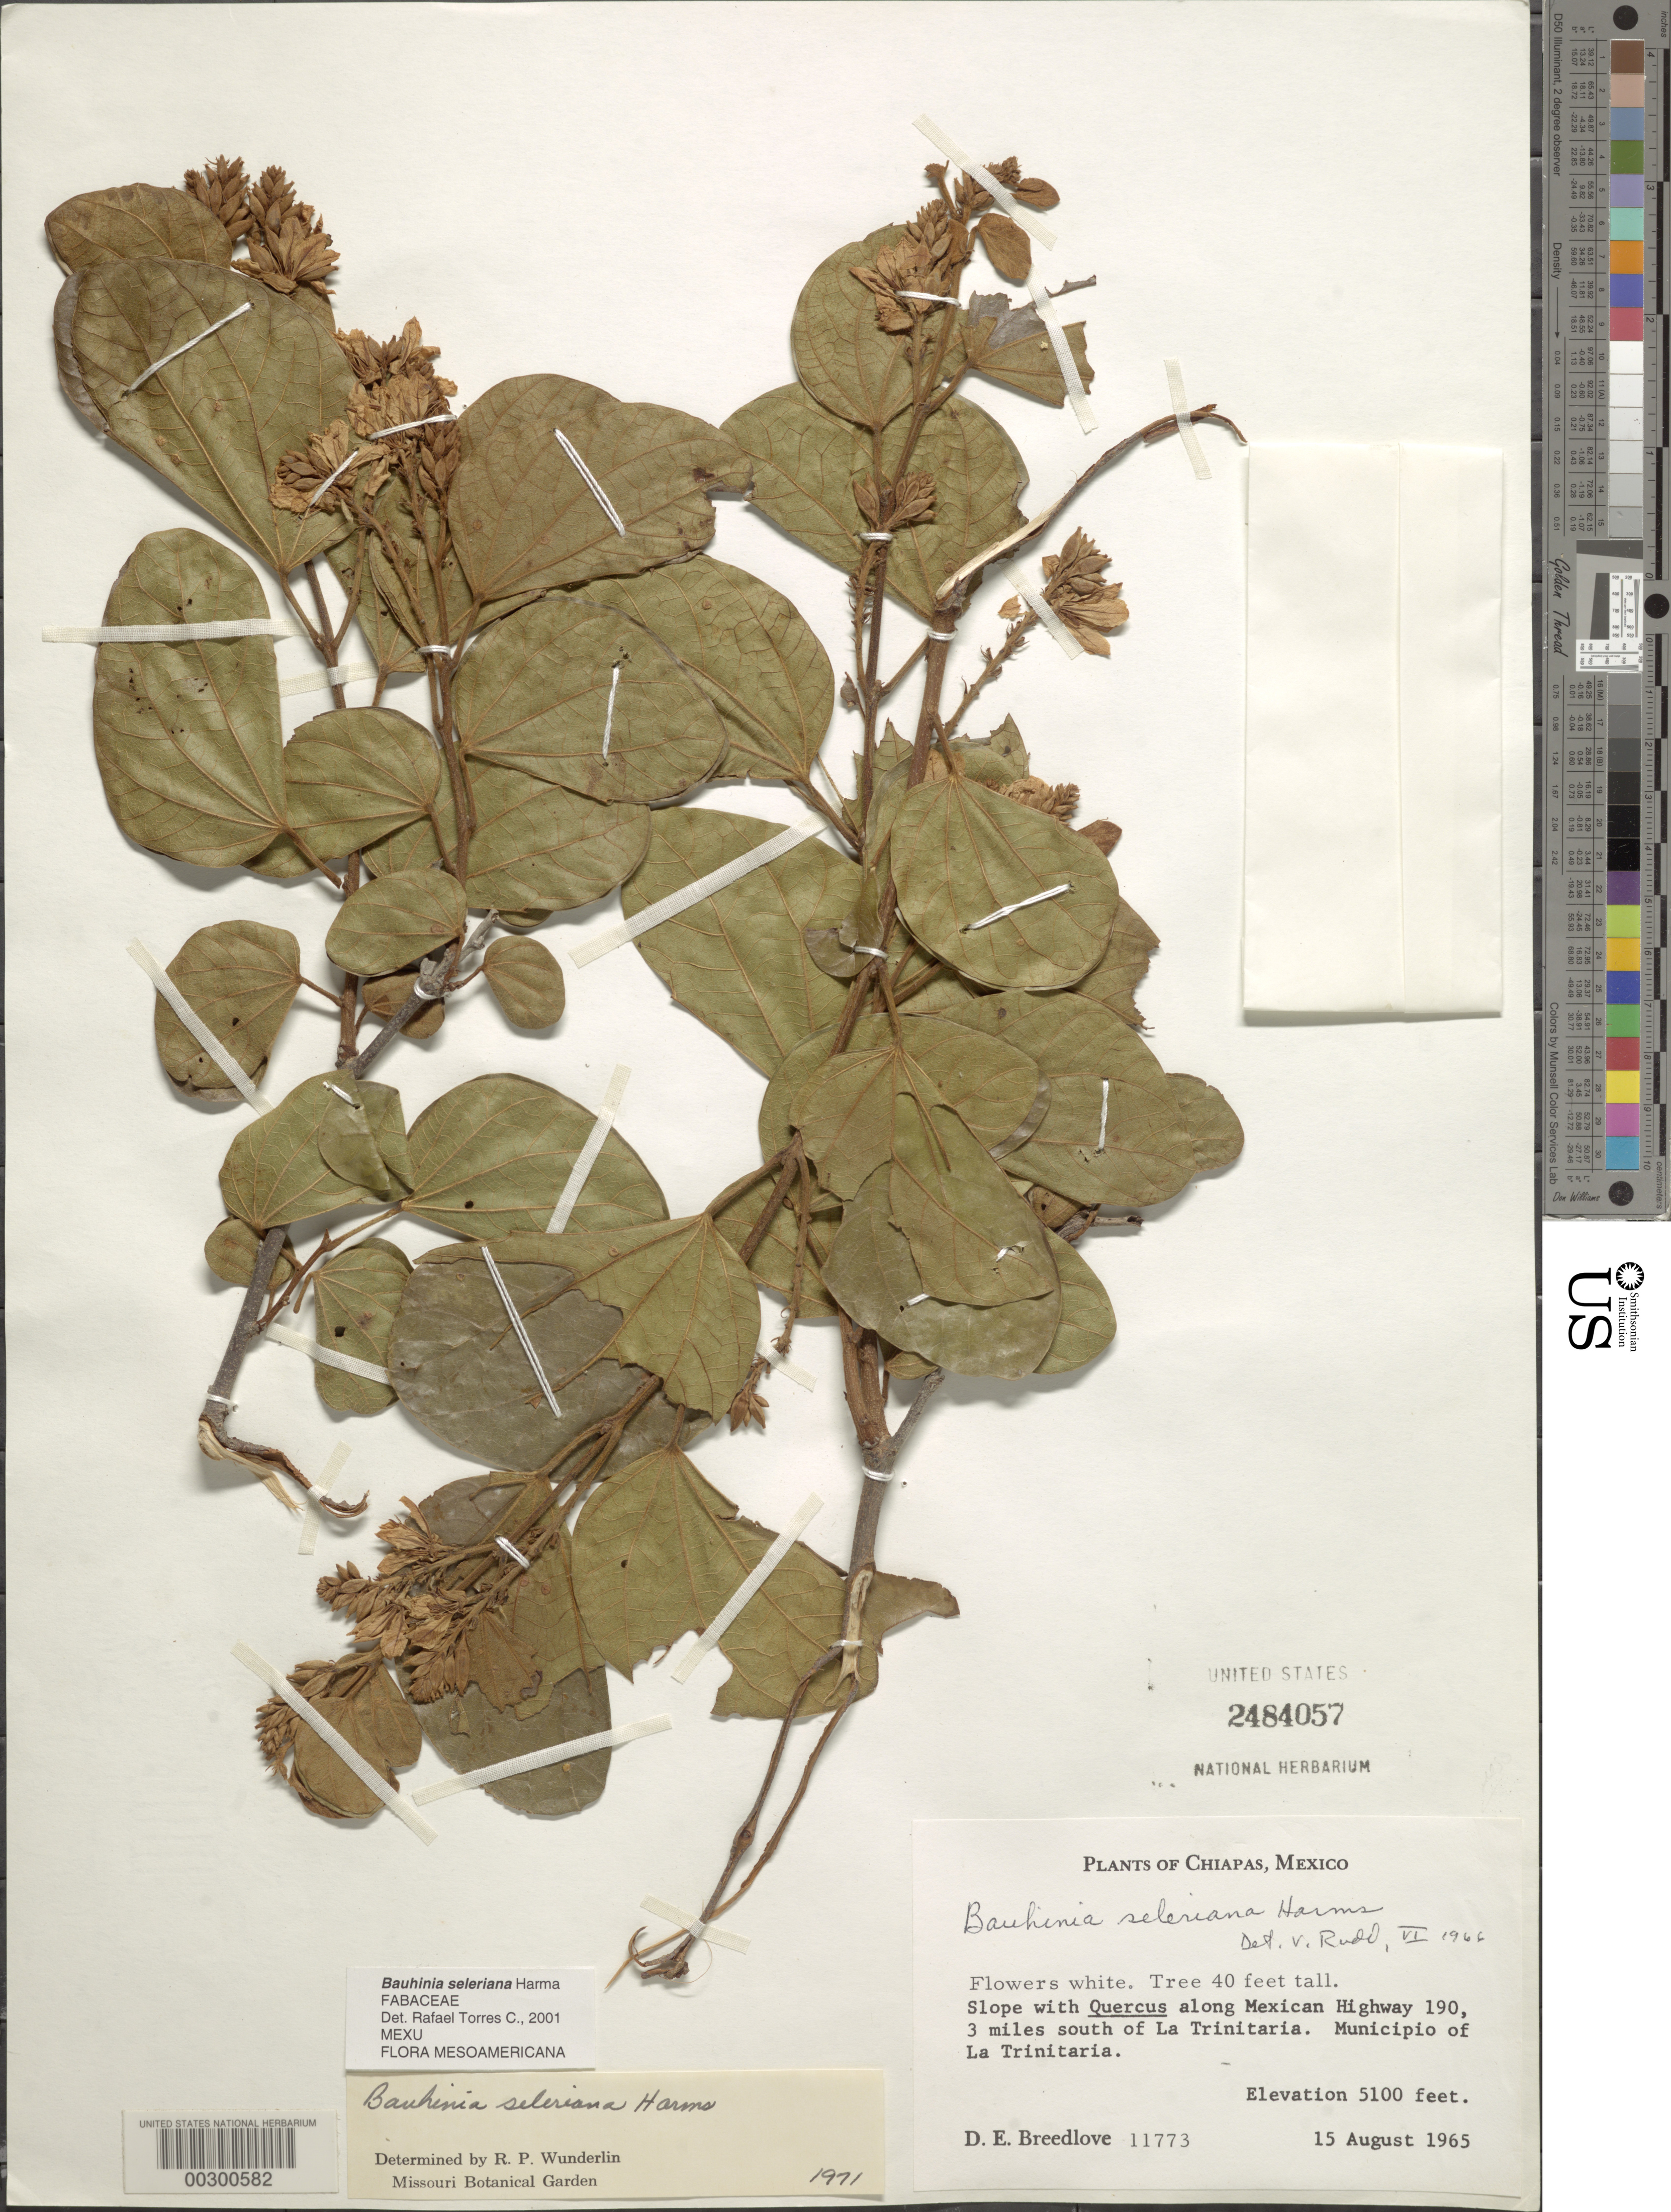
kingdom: Plantae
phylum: Tracheophyta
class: Magnoliopsida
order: Fabales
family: Fabaceae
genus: Bauhinia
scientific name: Bauhinia seleriana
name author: Harms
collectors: D. E. Breedlove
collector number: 11773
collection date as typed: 15 Aug 1965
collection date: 1965-08-15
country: Mexico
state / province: Chiapas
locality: Along Mexican highway 190, 3 mi S of La Trinitaria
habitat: Slope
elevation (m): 1554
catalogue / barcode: US 2484057